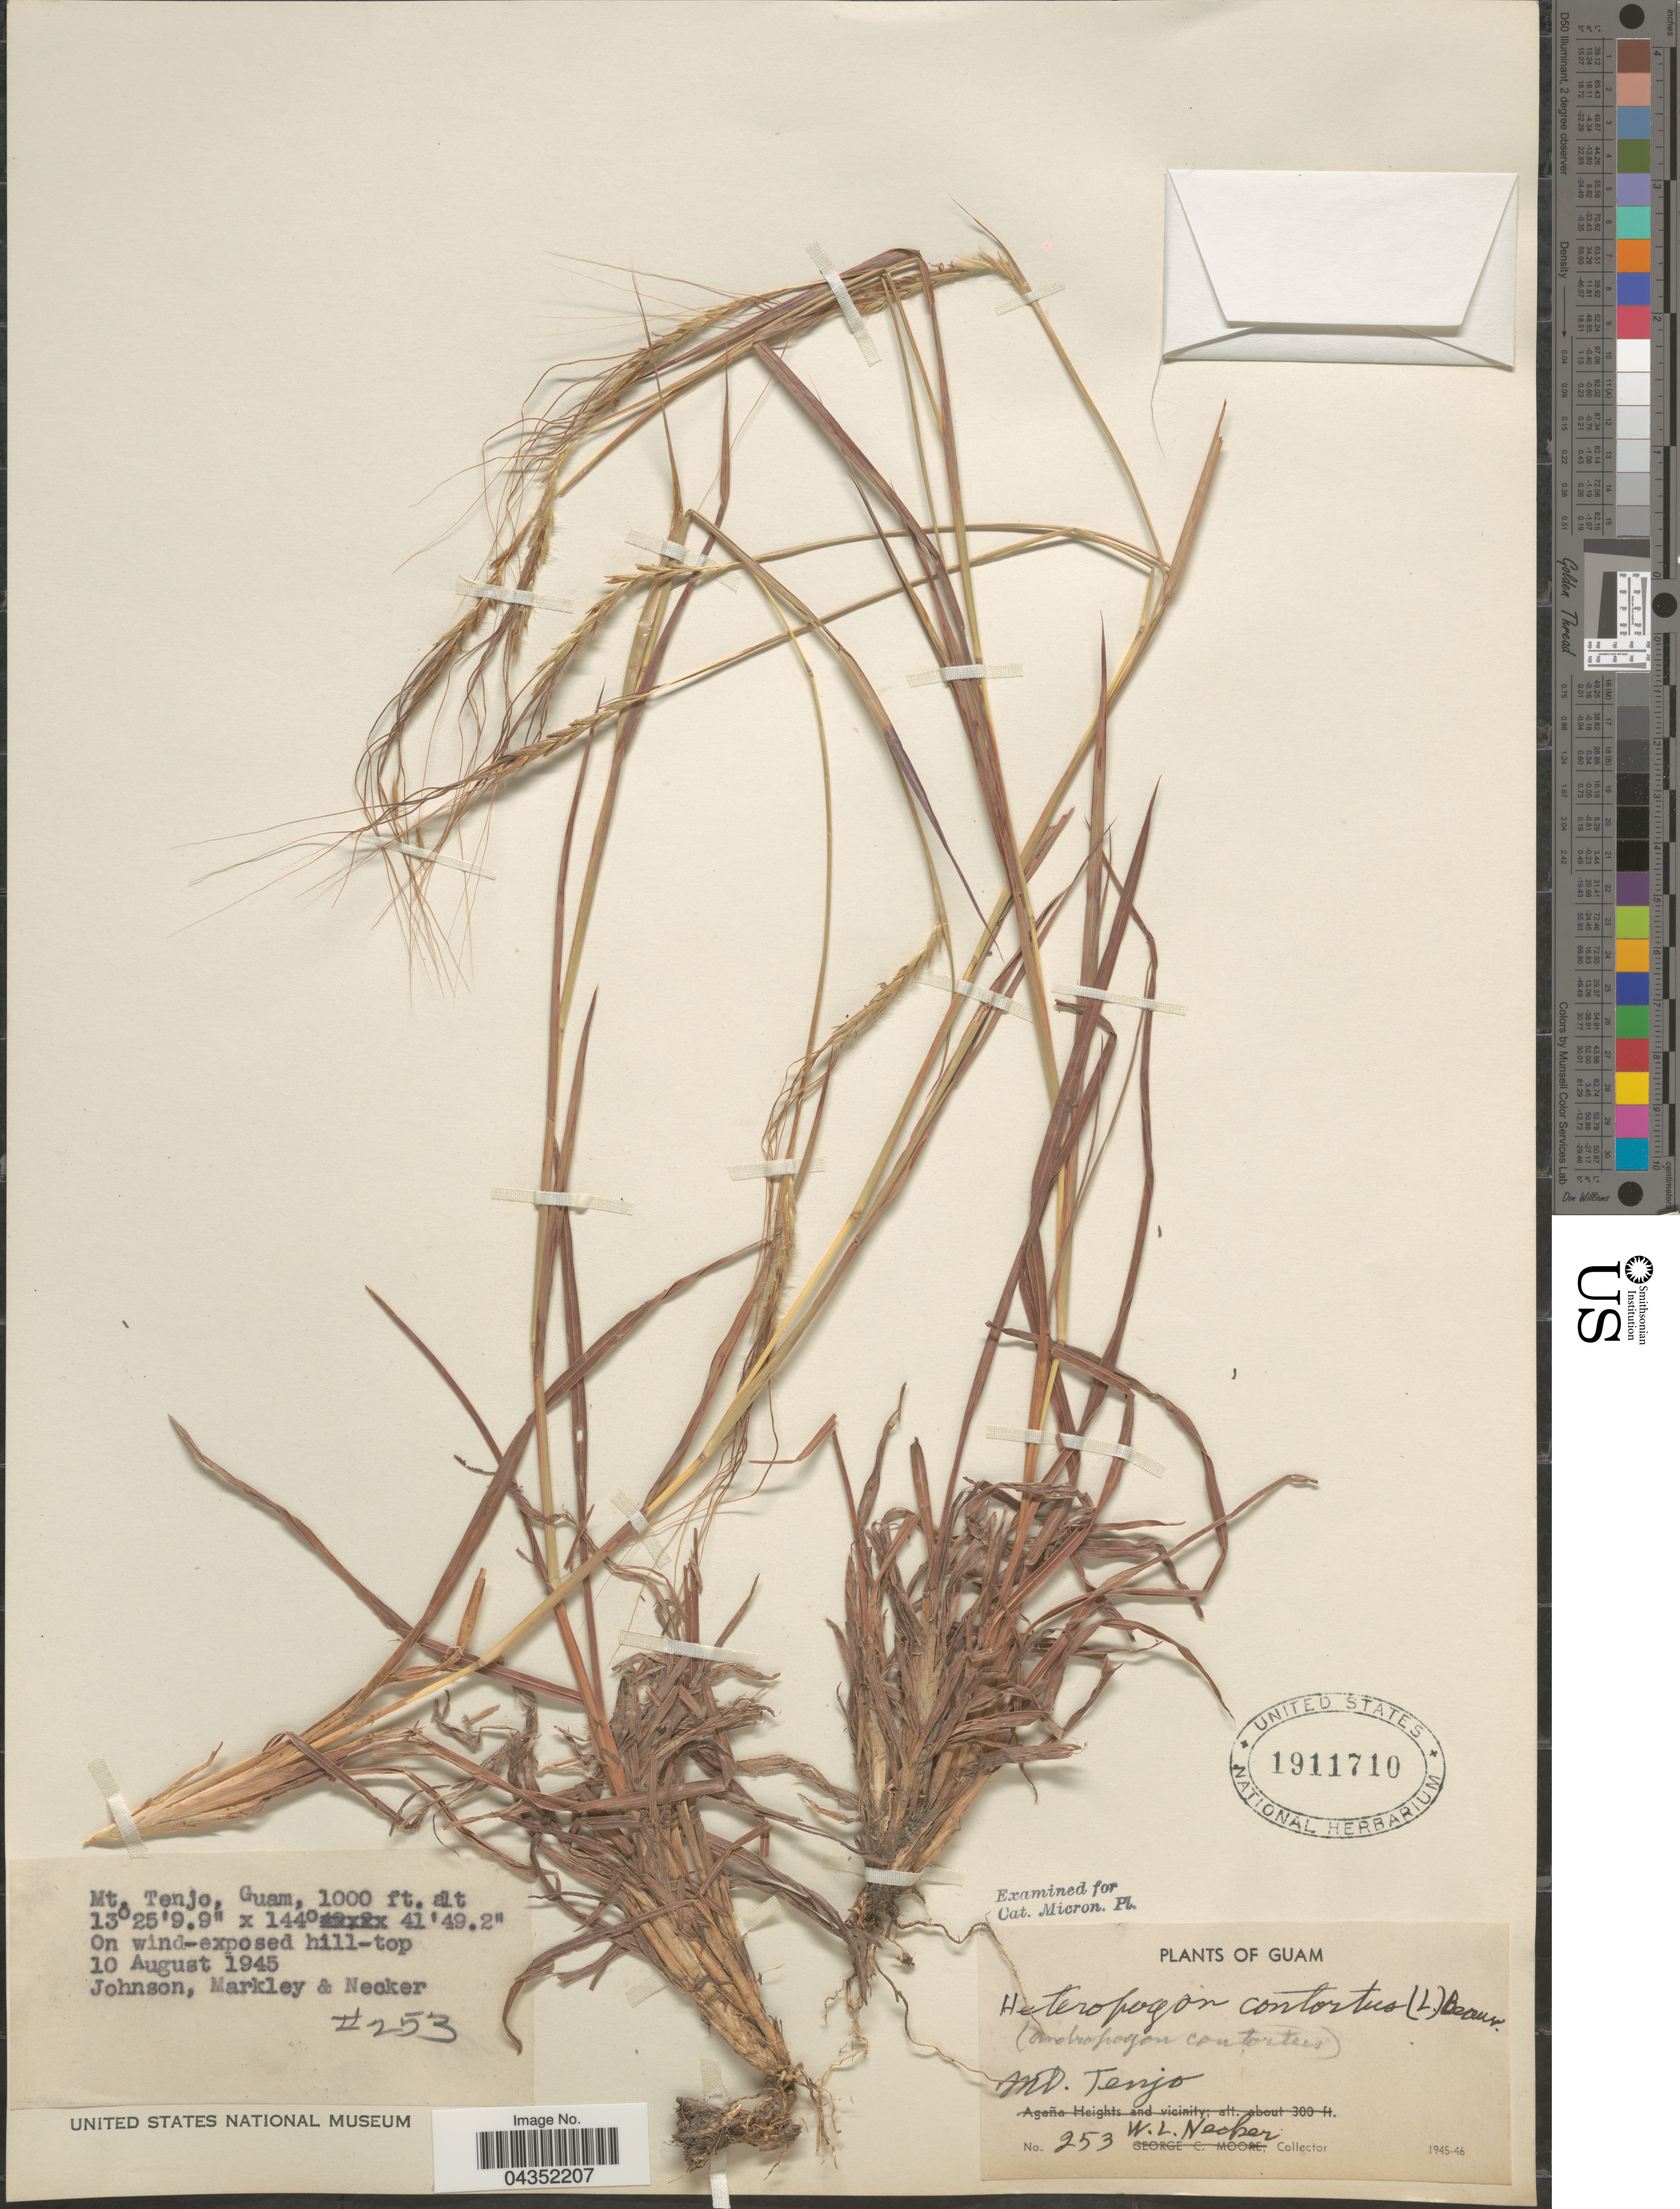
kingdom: Plantae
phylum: Tracheophyta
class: Liliopsida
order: Poales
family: Poaceae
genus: Heteropogon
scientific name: Heteropogon contortus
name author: (L.) P. Beauv. ex Roem. & Schult.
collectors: -. John, Markley & W. L. Necker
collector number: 253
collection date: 1945-08-10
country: Guam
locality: Mt. Tenjo.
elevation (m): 305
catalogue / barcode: US 1911710